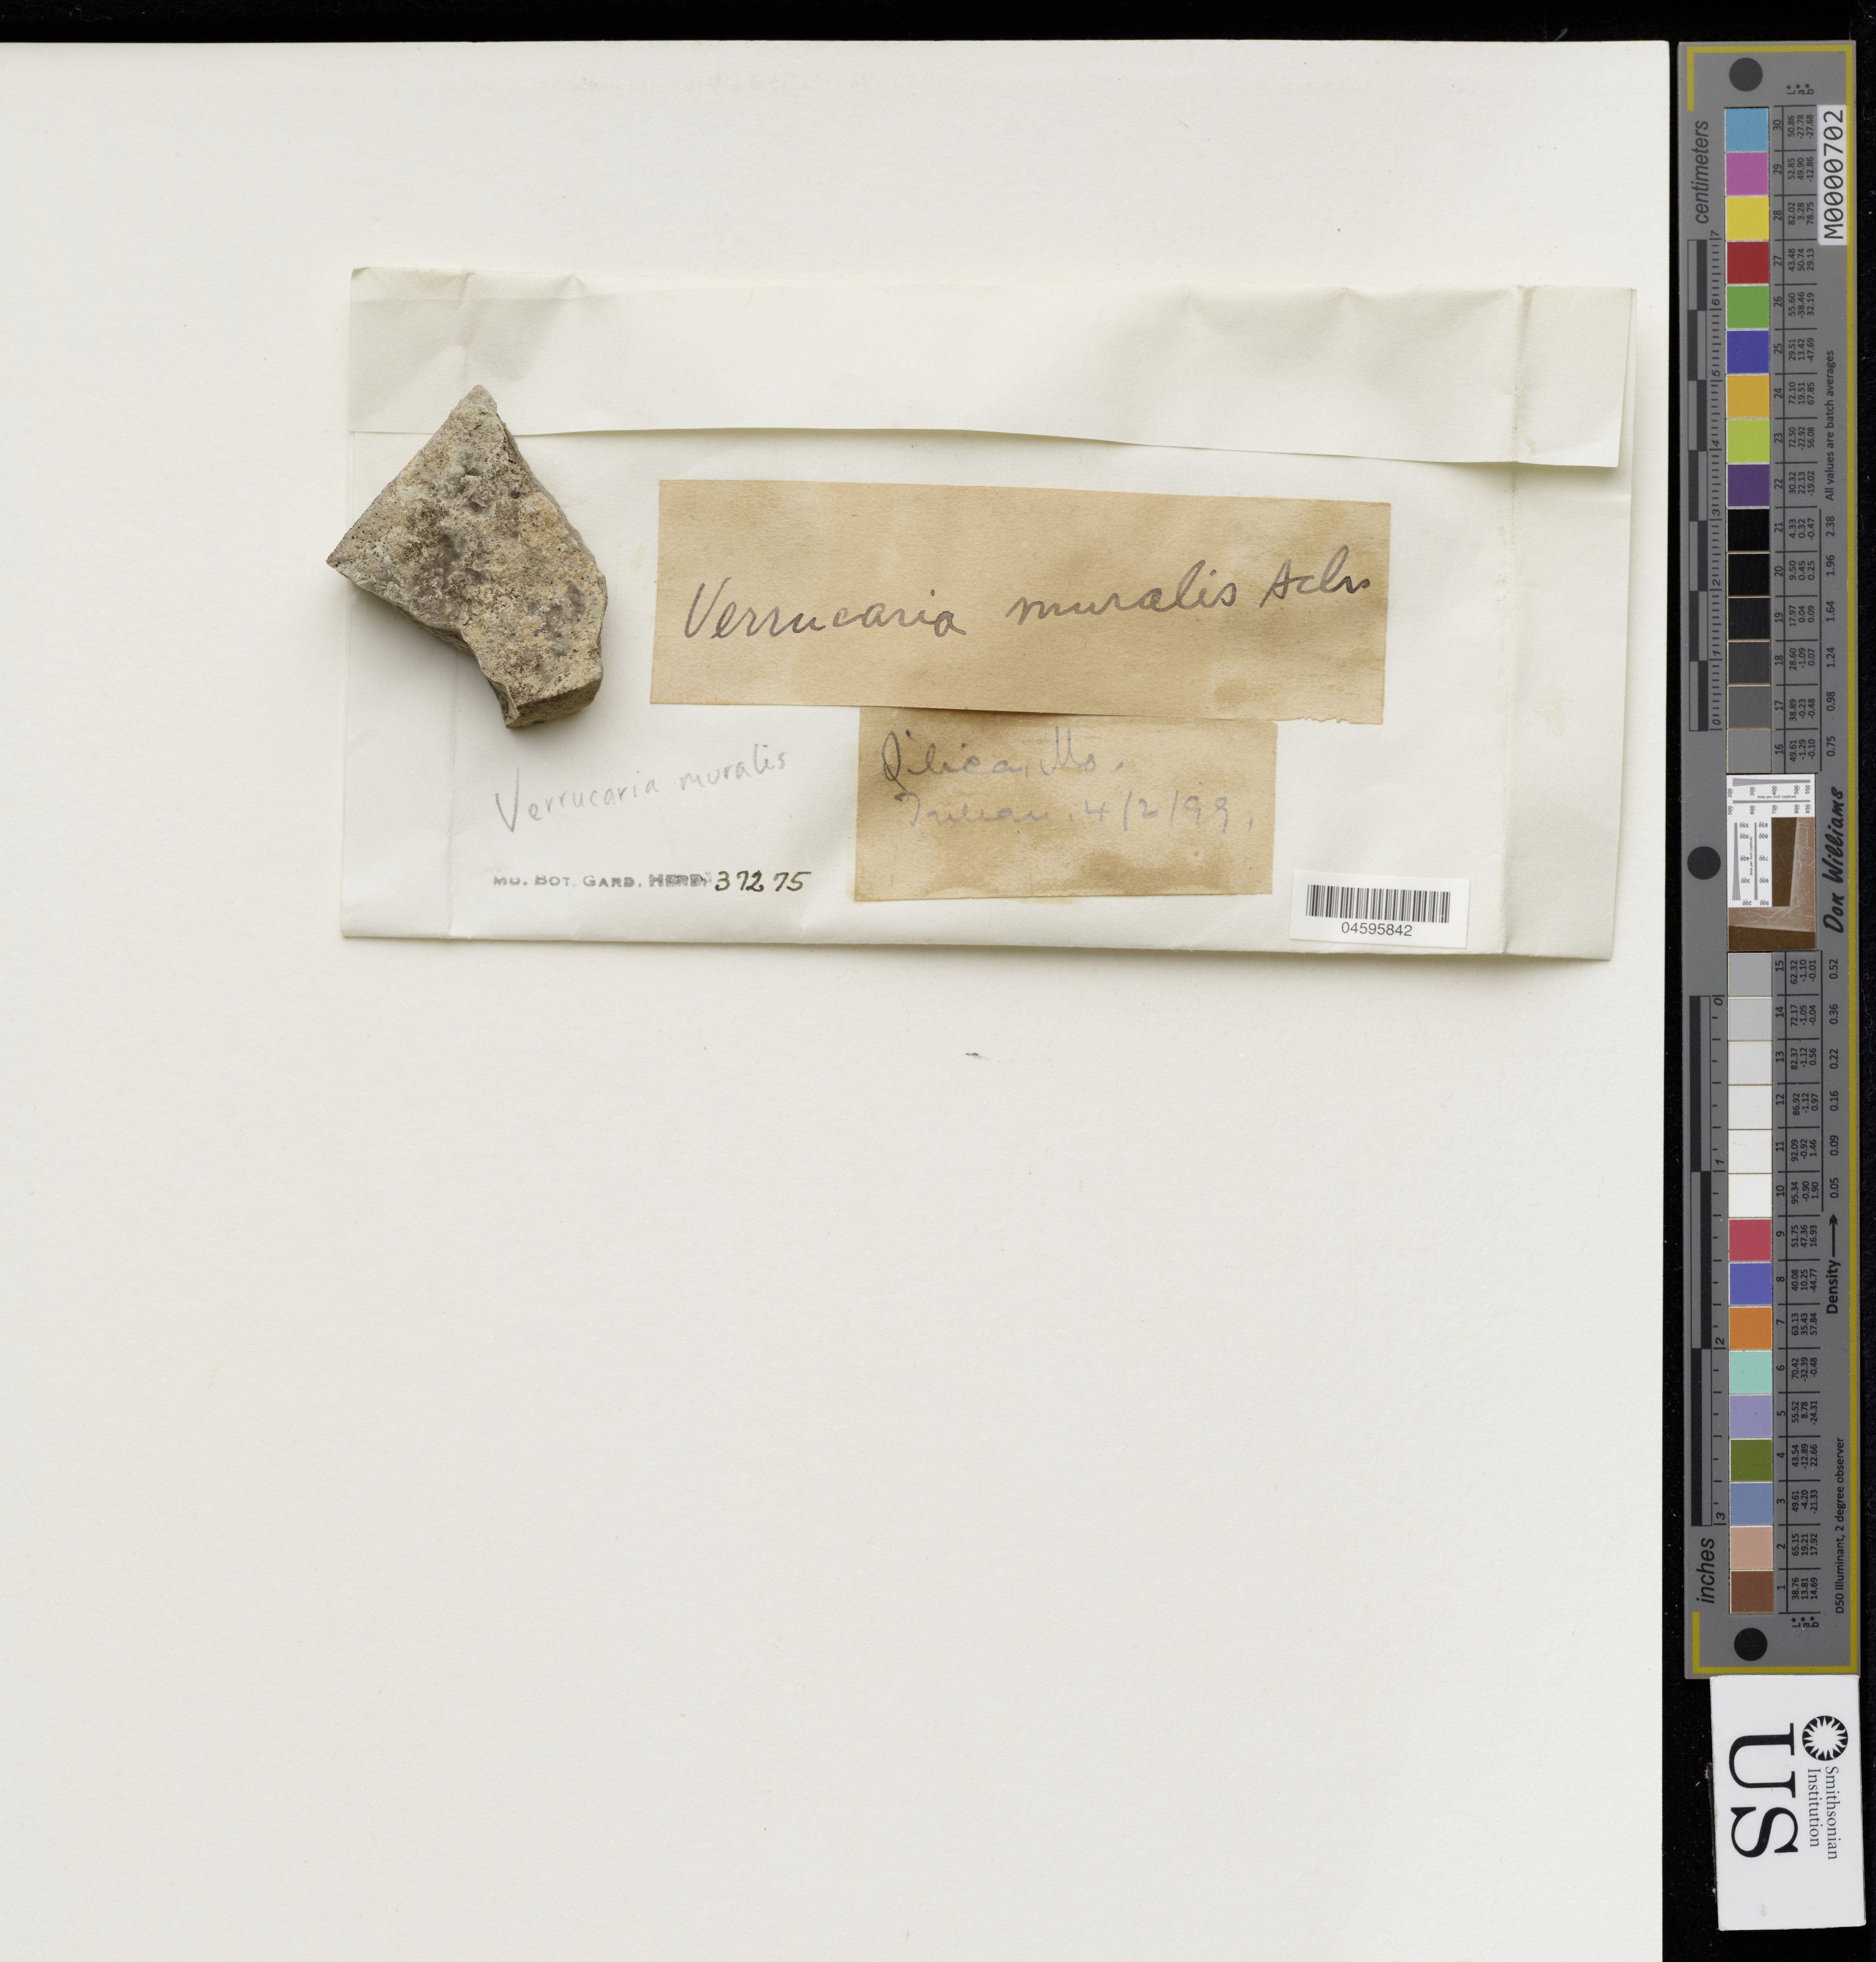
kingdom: Fungi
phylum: Ascomycota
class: Eurotiomycetes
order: Verrucariales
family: Verrucariaceae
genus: Verrucaria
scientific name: Verrucaria muralis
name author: Ach.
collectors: P. Julian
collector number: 37275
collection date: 1899-02-14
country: United States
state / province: Missouri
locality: Ilica*